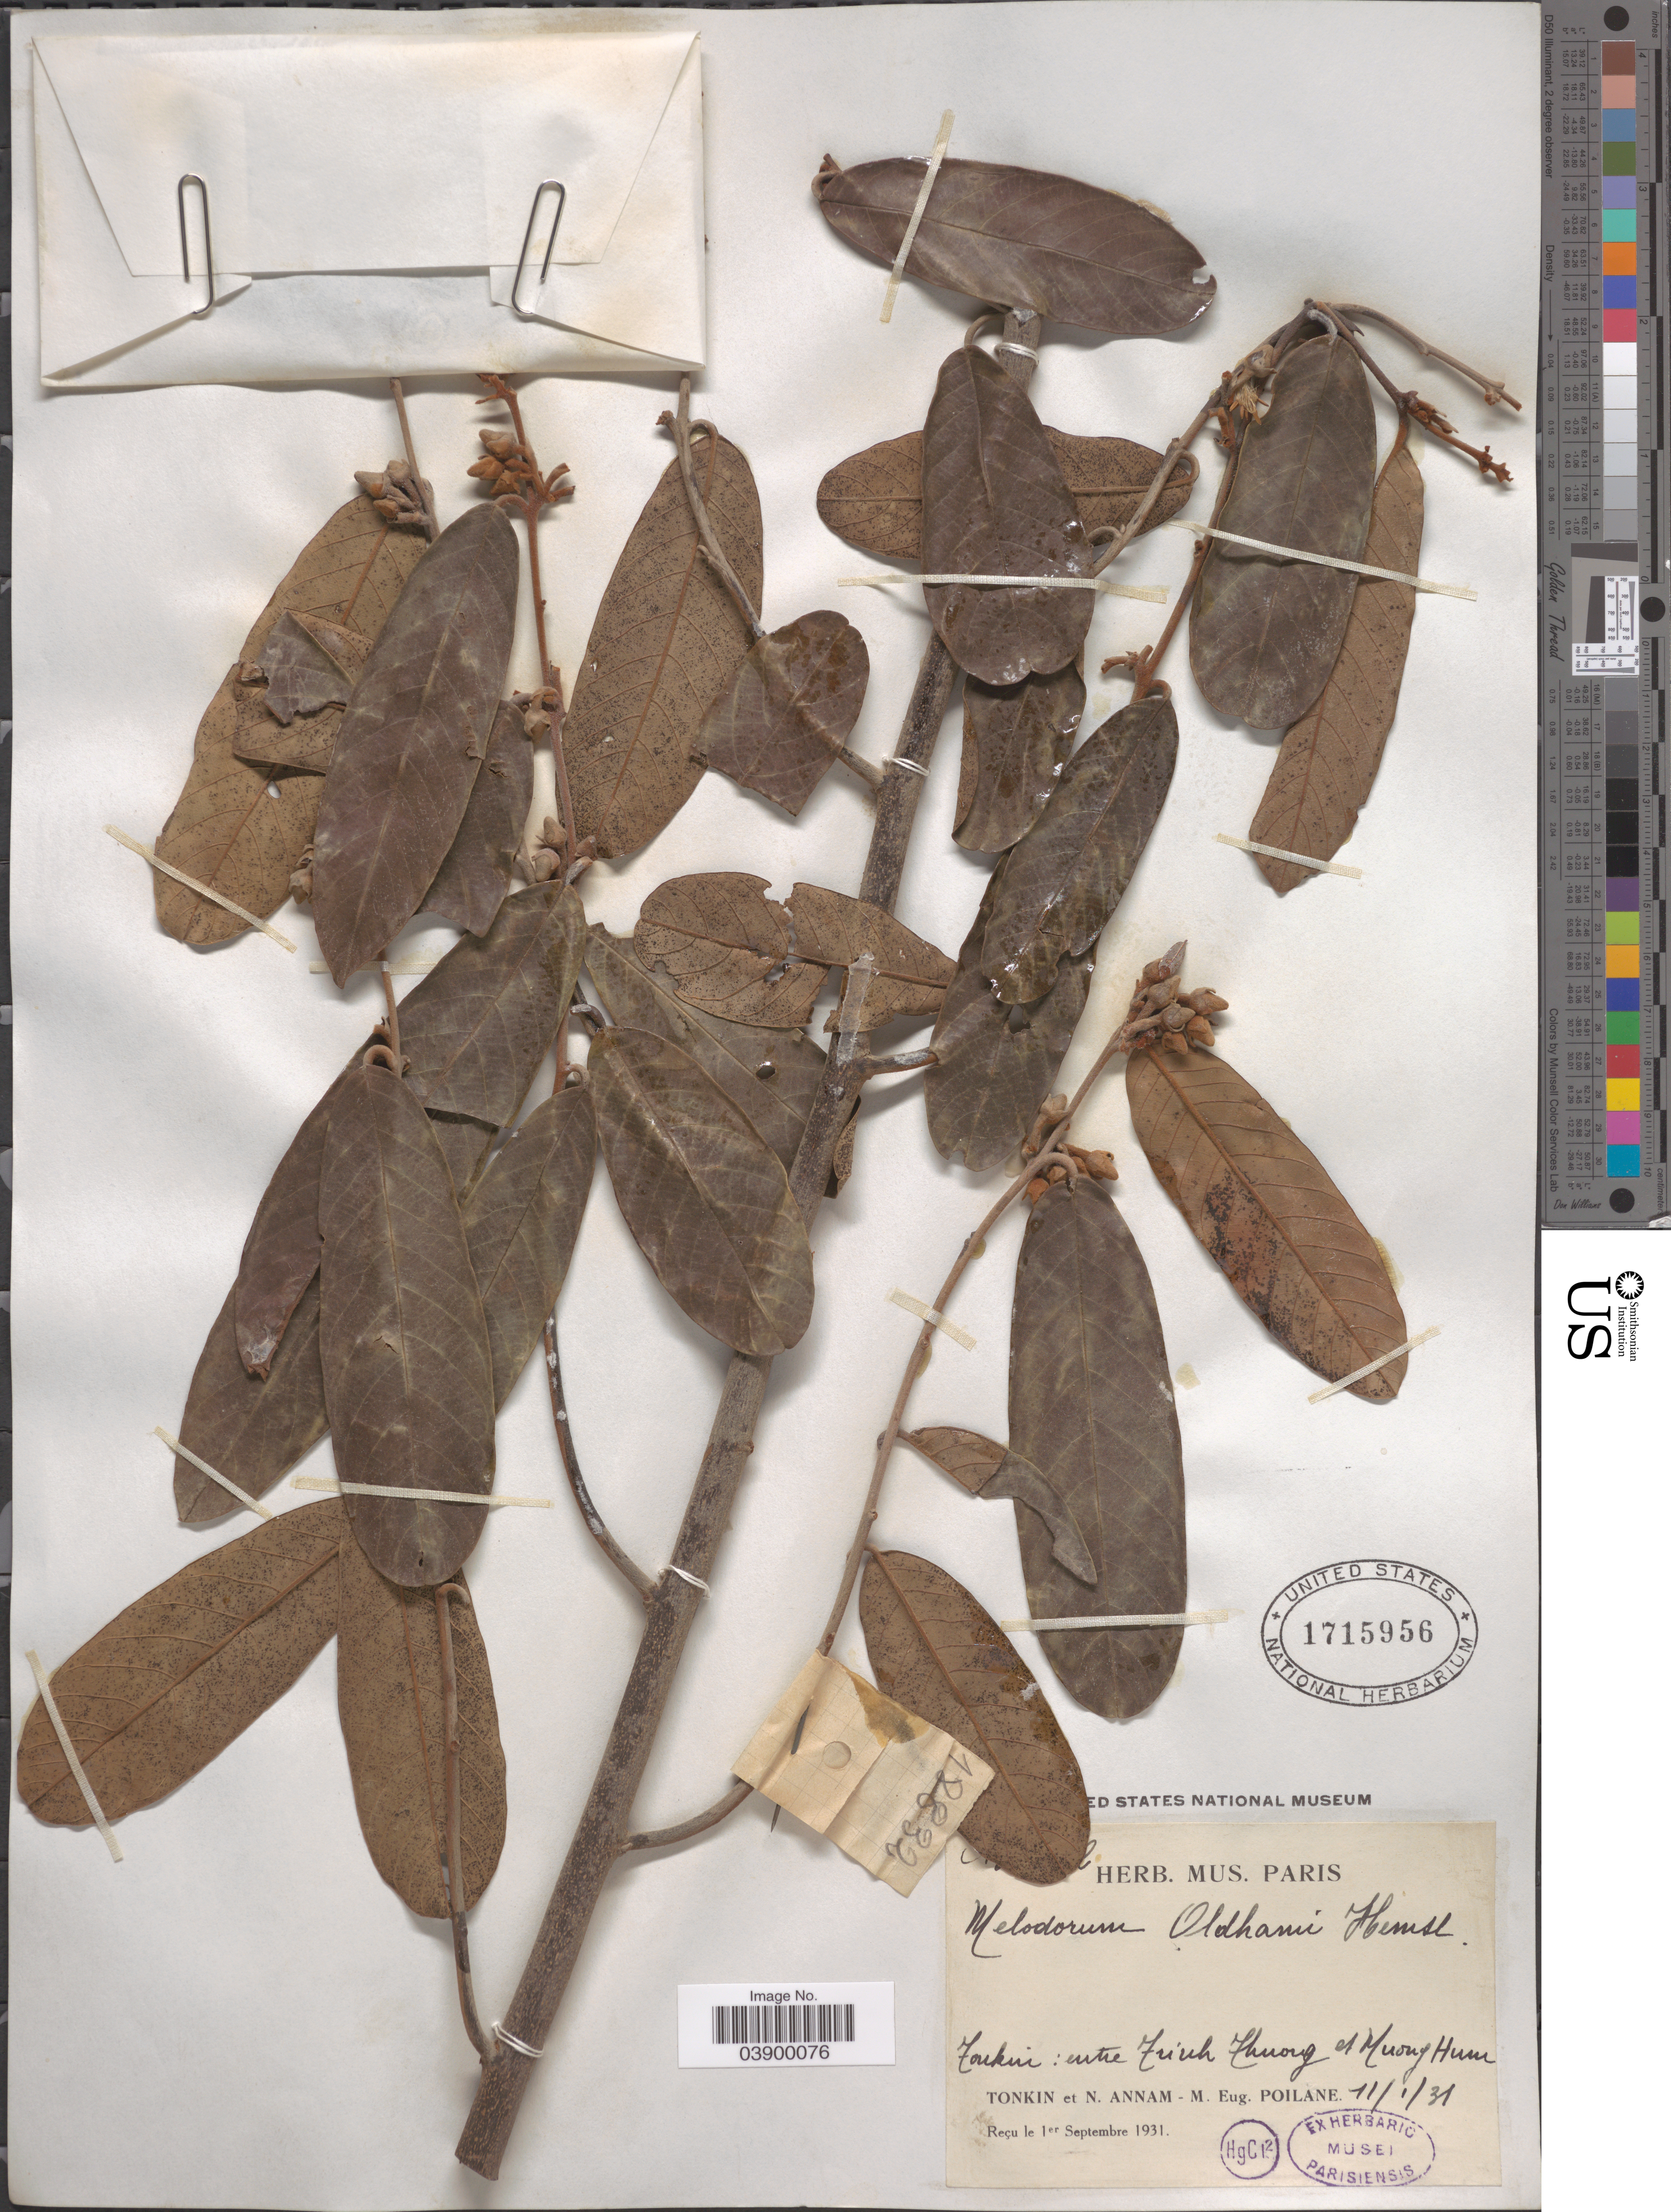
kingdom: Plantae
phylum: Tracheophyta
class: Magnoliopsida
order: Magnoliales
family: Annonaceae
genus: Fissistigma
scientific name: Fissistigma oldhamii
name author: (Hemsl.) Merr.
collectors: M. Poilane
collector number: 18832?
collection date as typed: Transcribed d/m/y: 11/1/31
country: Vietnam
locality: Tonkin: entre Trinh Thuong et Muong Hum. N. Annam.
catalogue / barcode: US 1715956